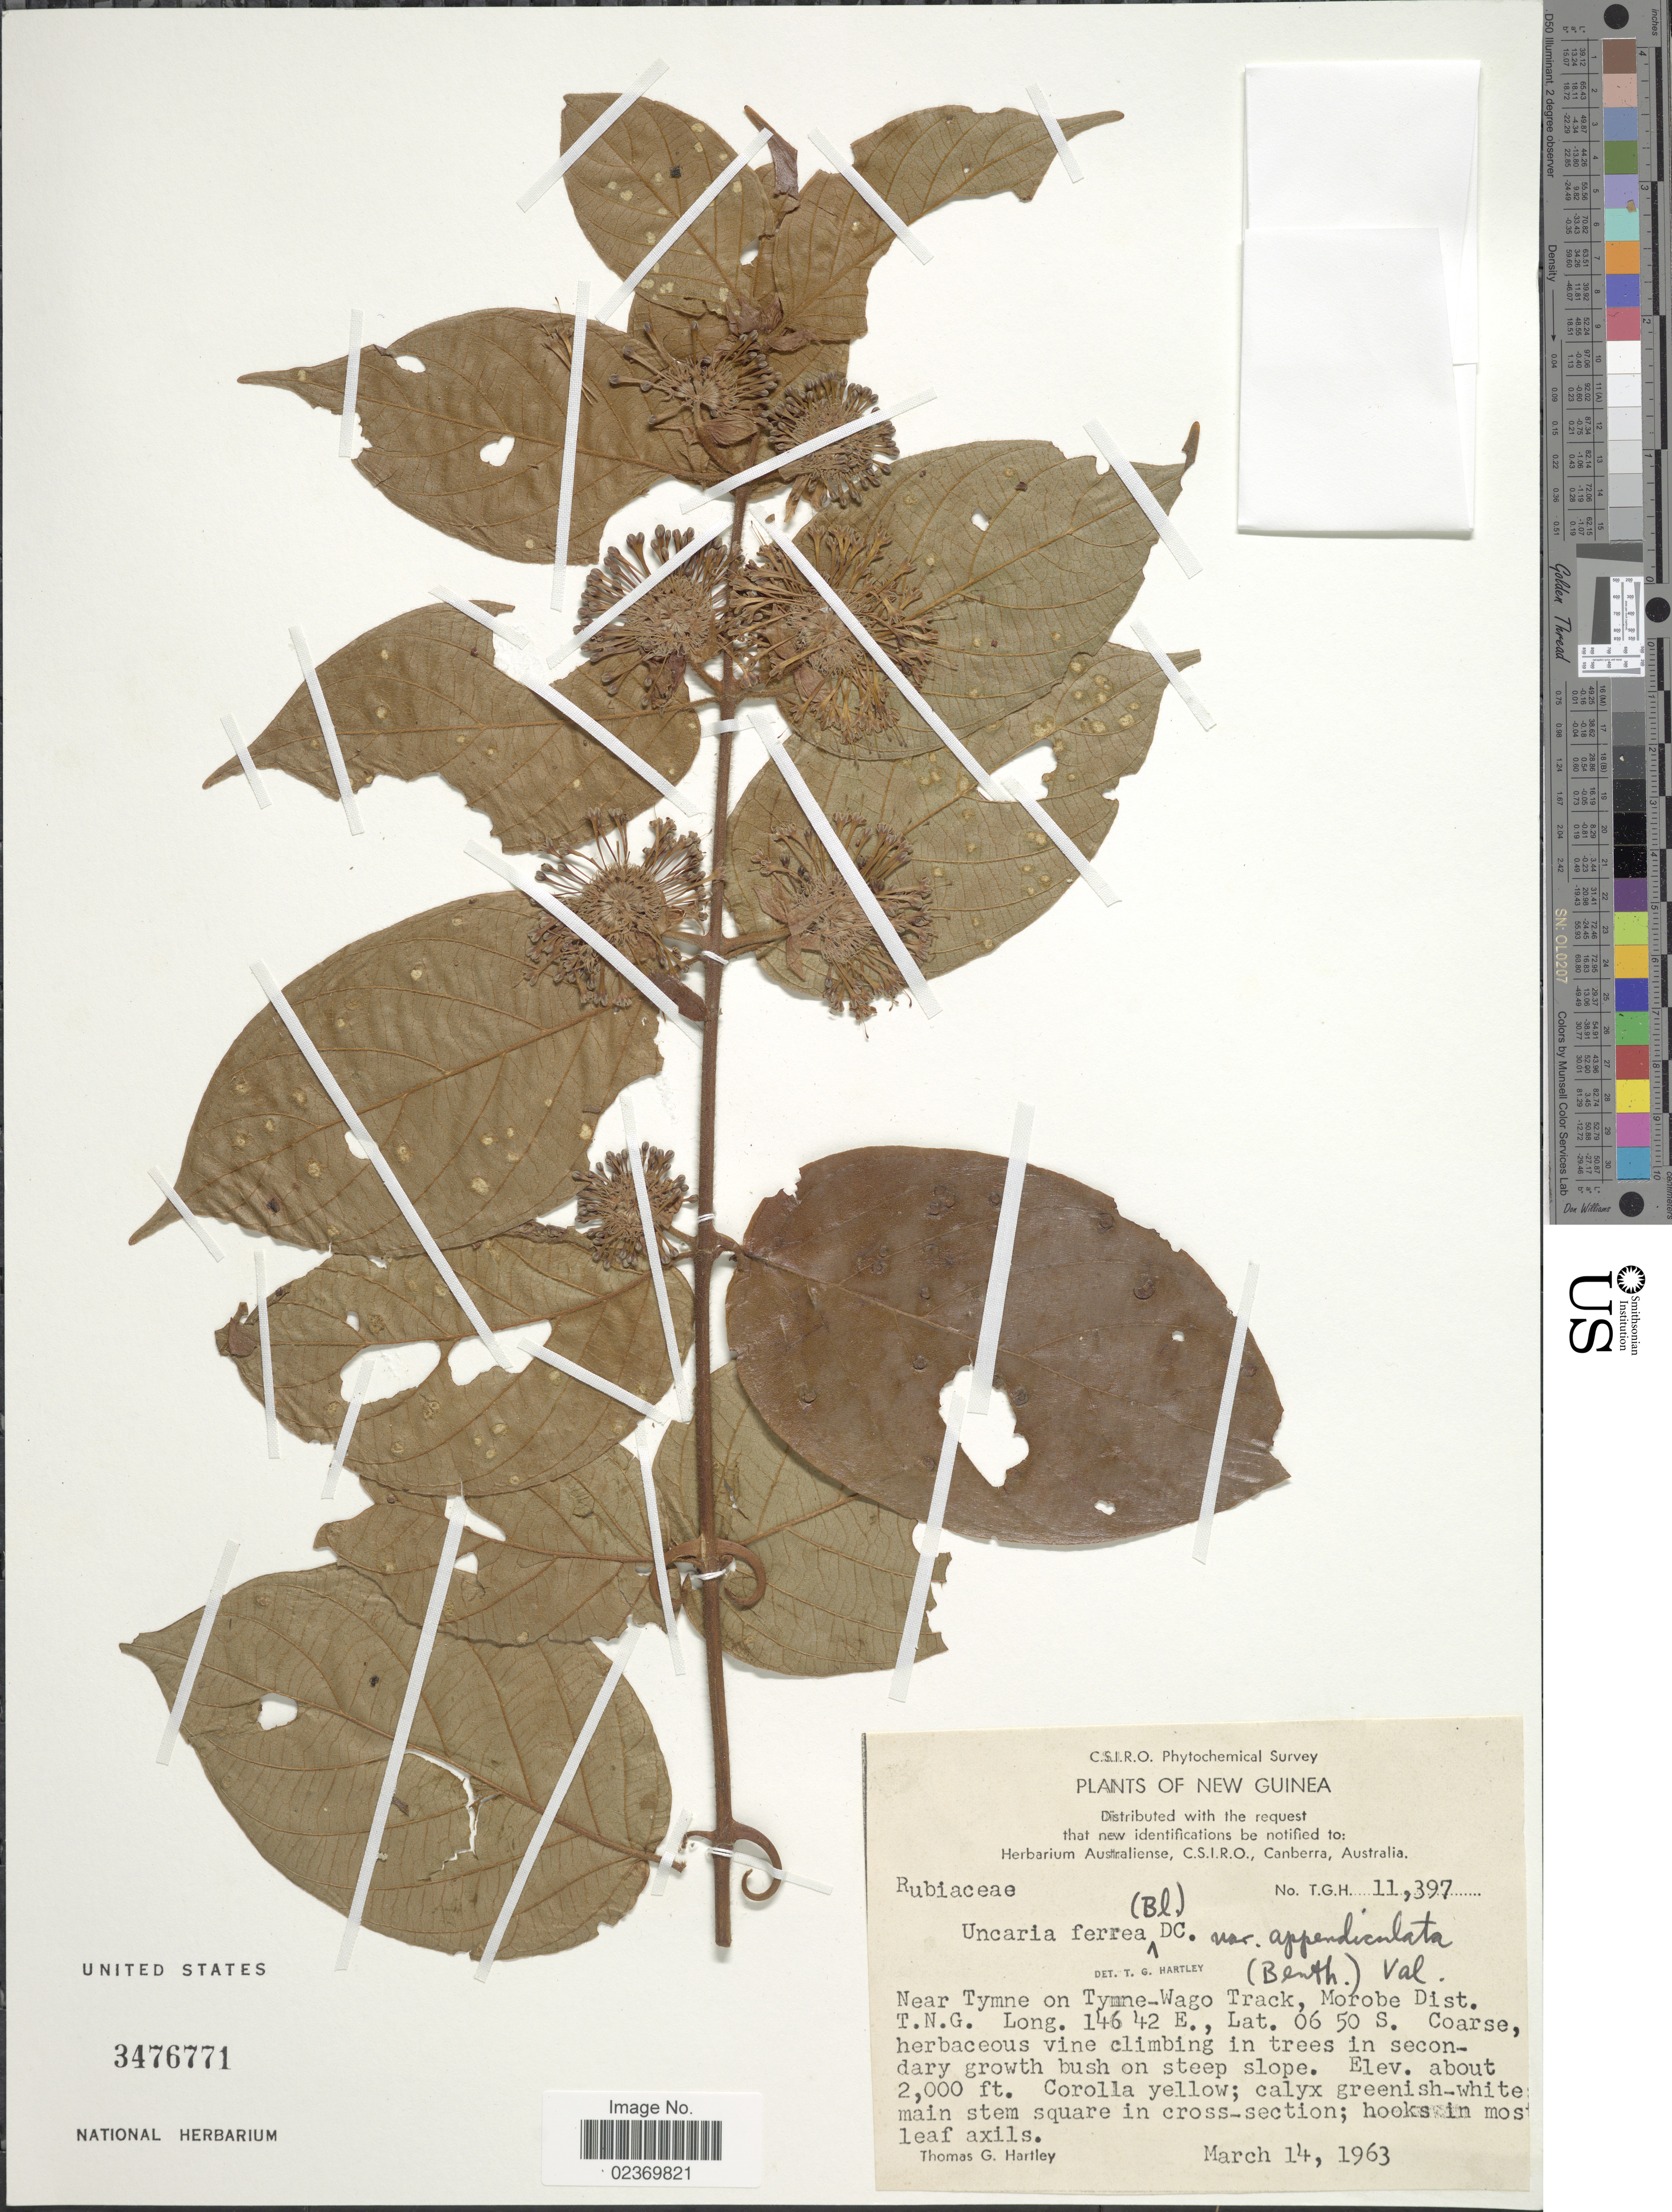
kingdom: Plantae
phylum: Tracheophyta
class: Magnoliopsida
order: Gentianales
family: Rubiaceae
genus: Uncaria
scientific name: Uncaria appendiculata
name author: Benth.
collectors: T. G. Hartley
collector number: T.G.H.11397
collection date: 1963-03-14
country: Papua New Guinea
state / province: Morobe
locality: New Guinea. Near Tymne on Tymne- Wago Track, Morobe Dist. T. N. G.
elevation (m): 610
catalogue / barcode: US 3476771